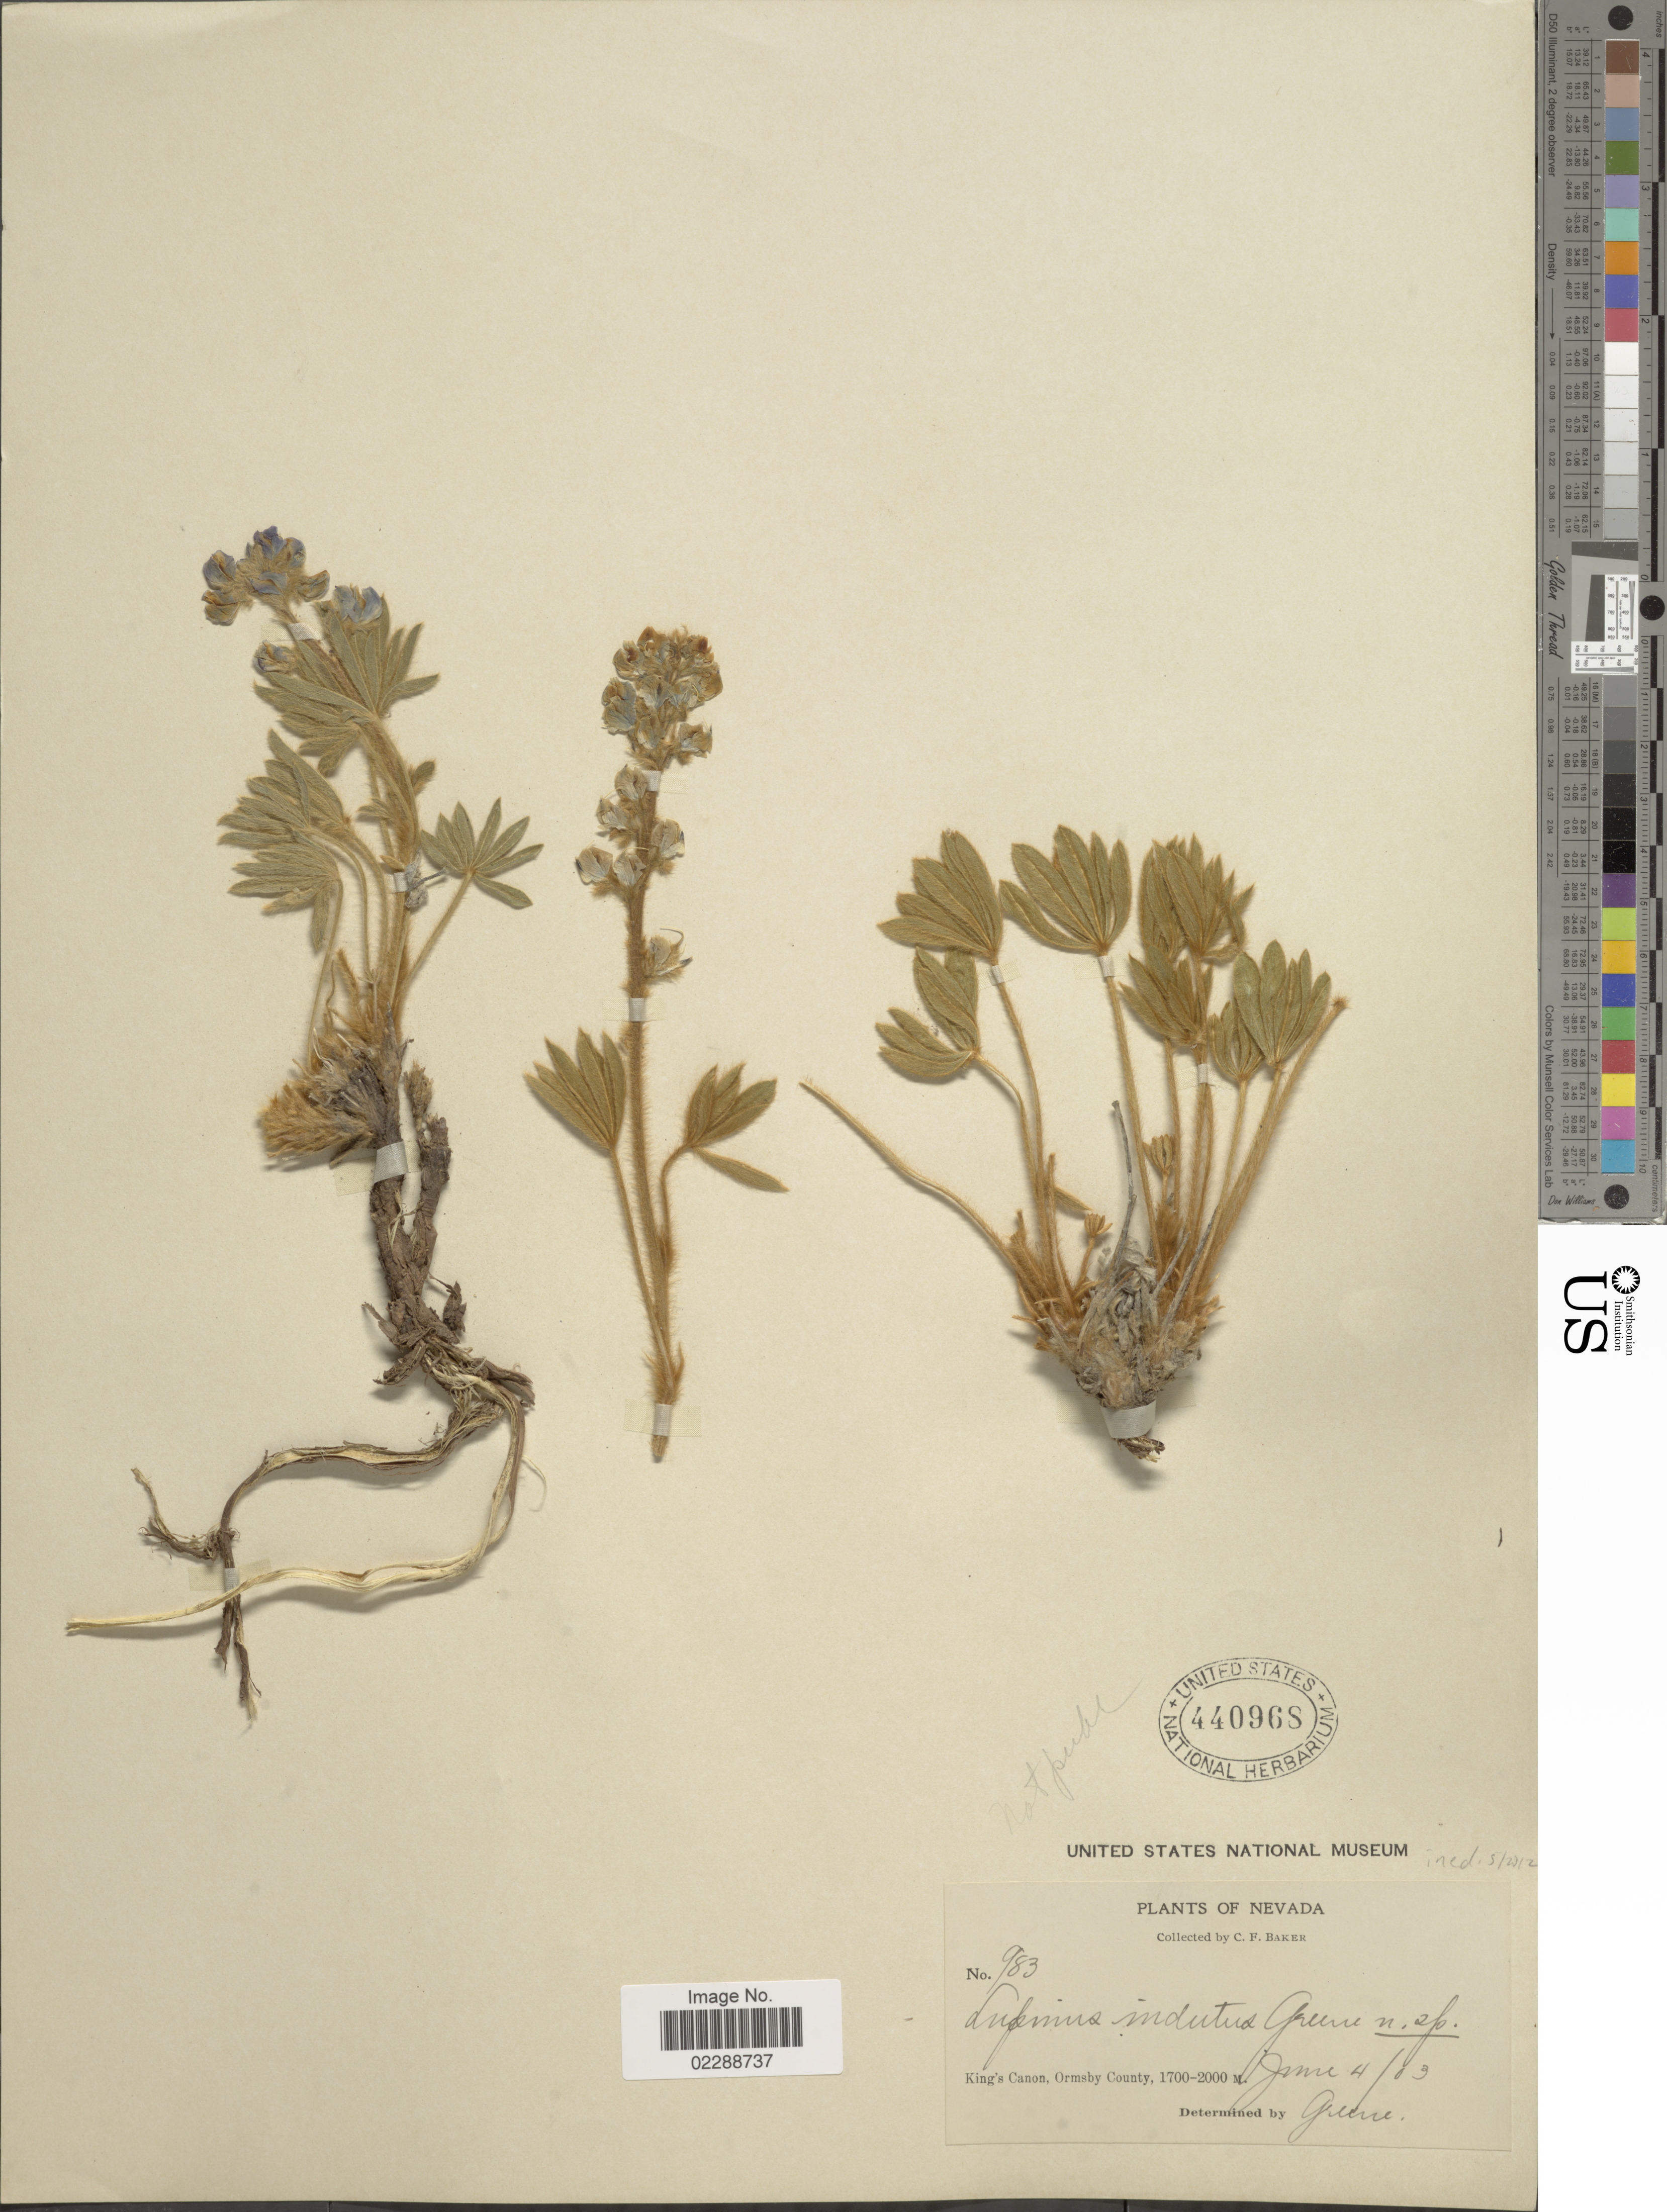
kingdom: Plantae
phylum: Tracheophyta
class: Magnoliopsida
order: Fabales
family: Fabaceae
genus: Lupinus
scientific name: Lupinus sp.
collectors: C. F. Baker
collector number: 983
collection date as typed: Transcribed d/m/y: 4/6/3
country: United States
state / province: Nevada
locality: King's Canon, Ormsby County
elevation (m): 1700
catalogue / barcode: US 440968